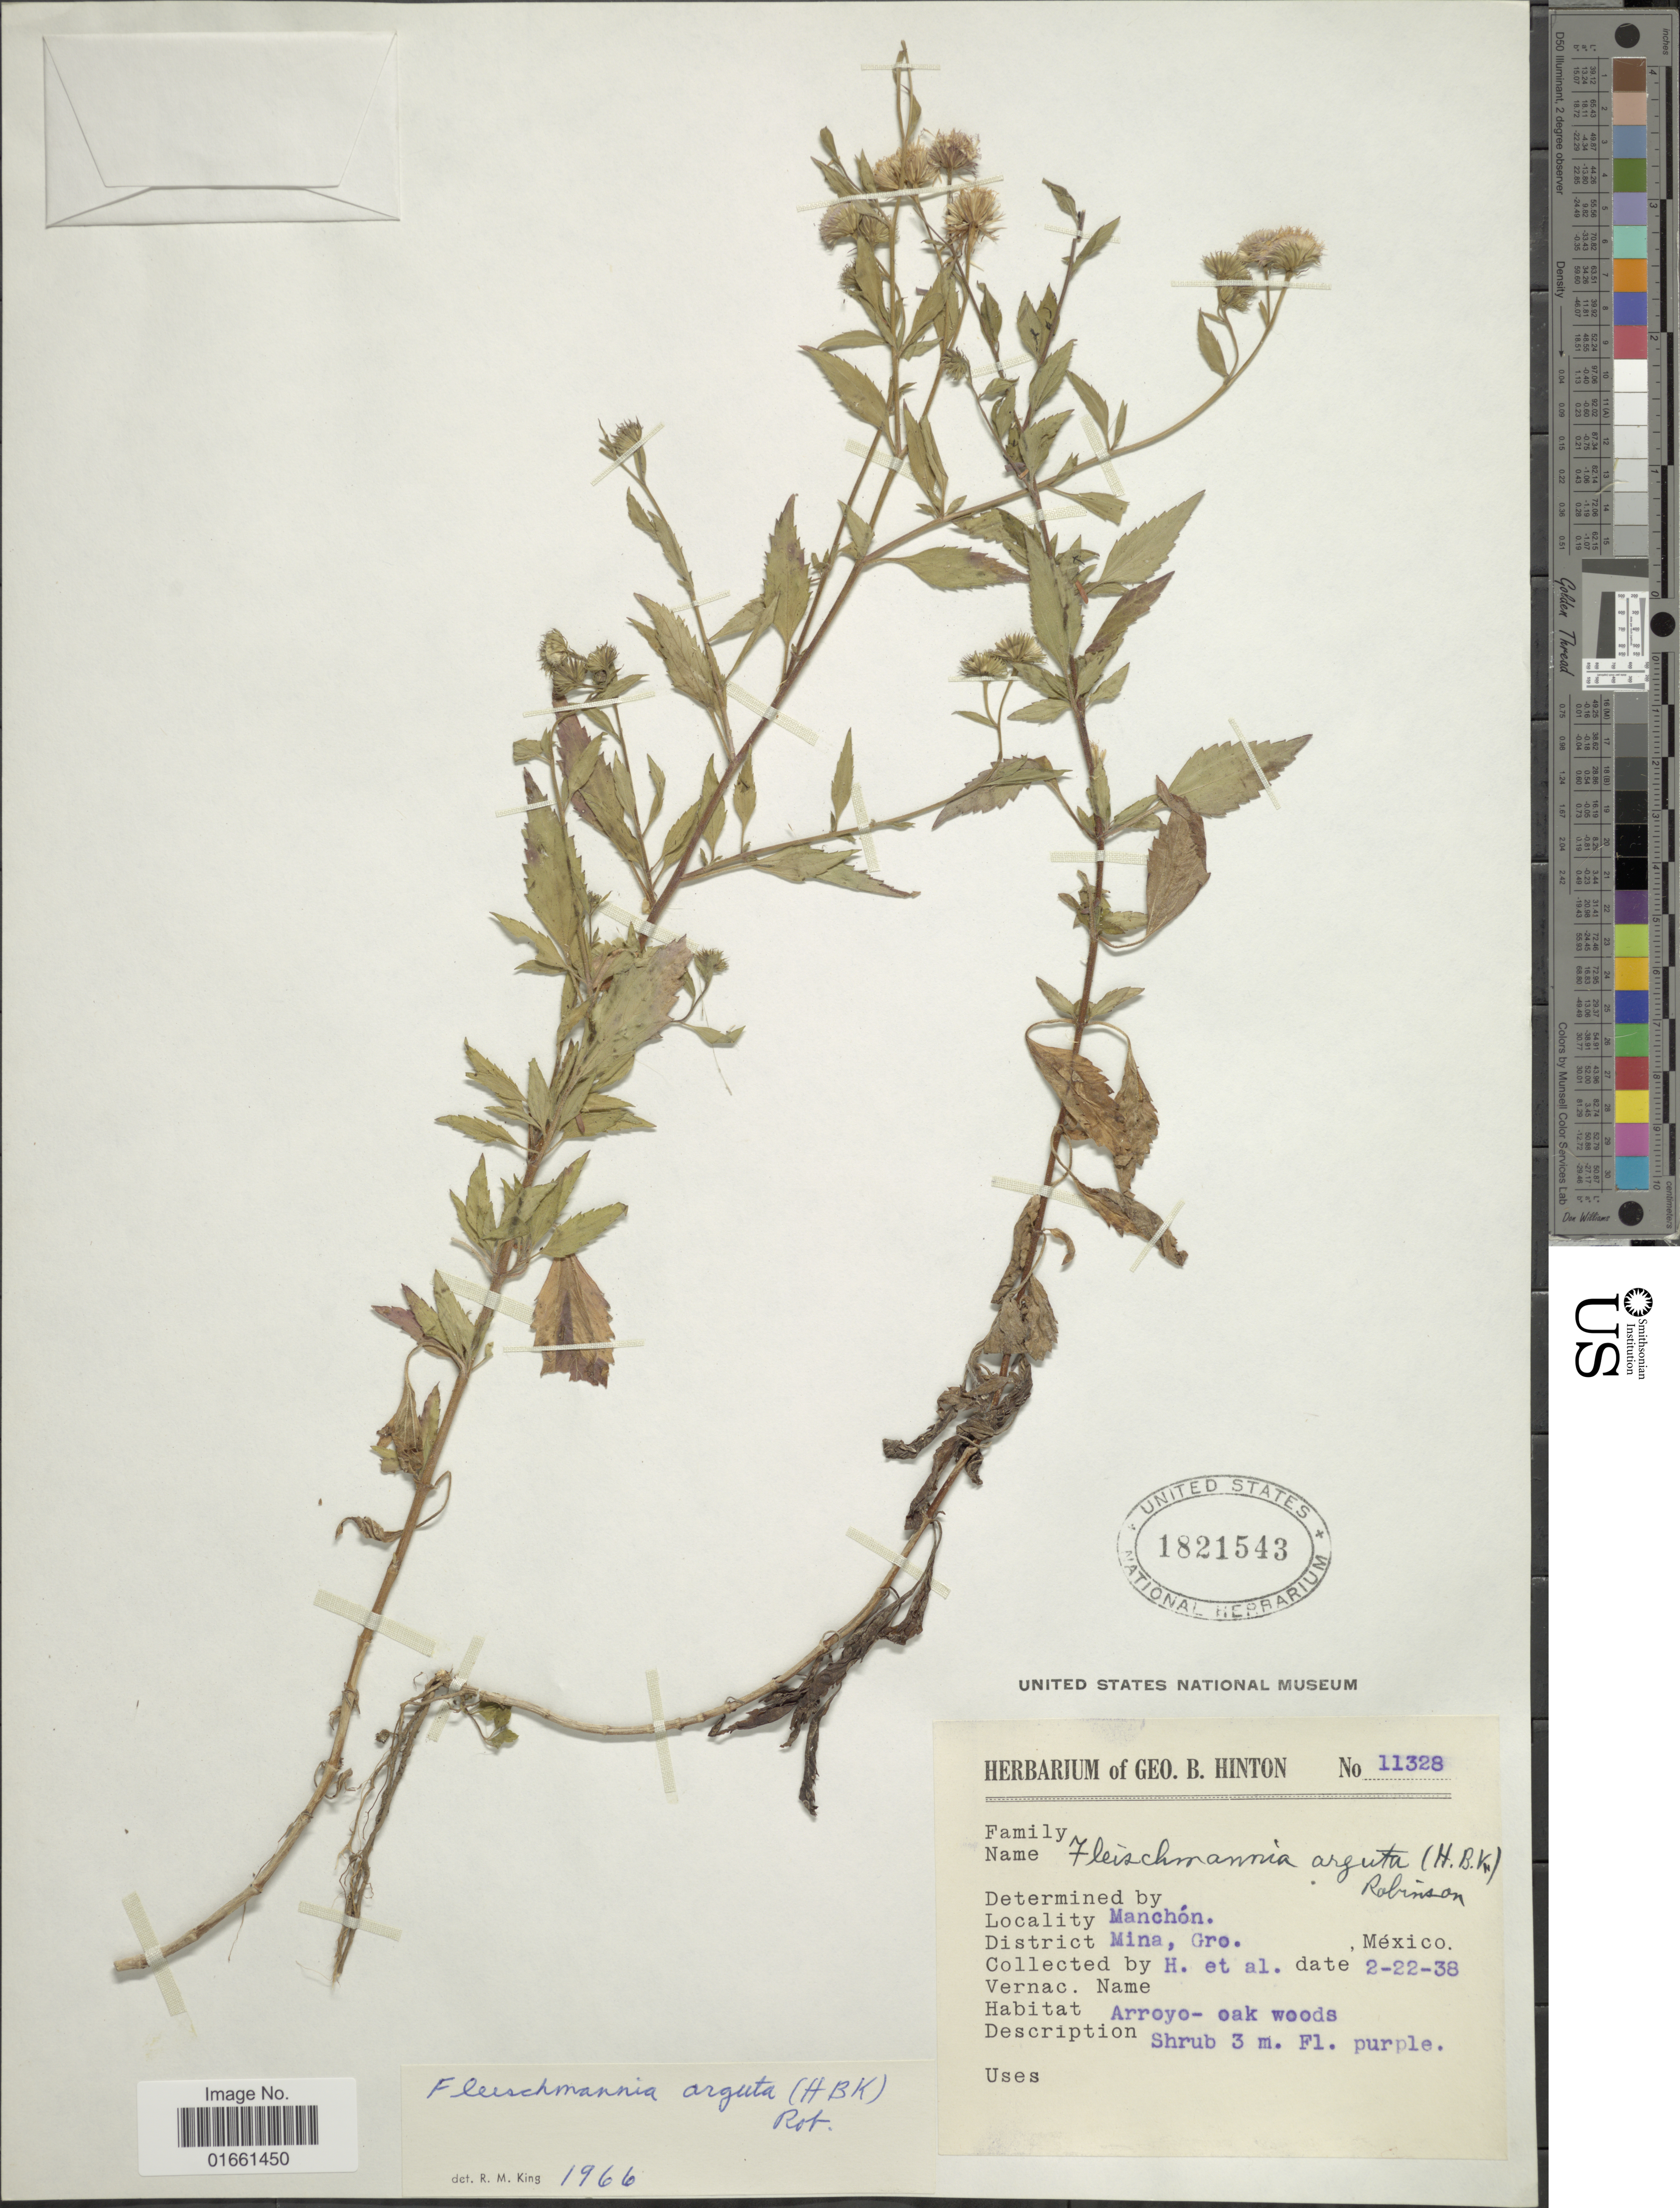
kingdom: Plantae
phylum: Tracheophyta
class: Magnoliopsida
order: Asterales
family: Asteraceae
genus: Fleischmannia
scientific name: Fleischmannia arguta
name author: (Kunth) B.L. Rob.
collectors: G. B. Hinton & et al.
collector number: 11328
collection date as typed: Transcribed d/m/y: 22/2/38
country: Mexico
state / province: Guerrero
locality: Machon, Mina, Gro.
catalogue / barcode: US 1821543